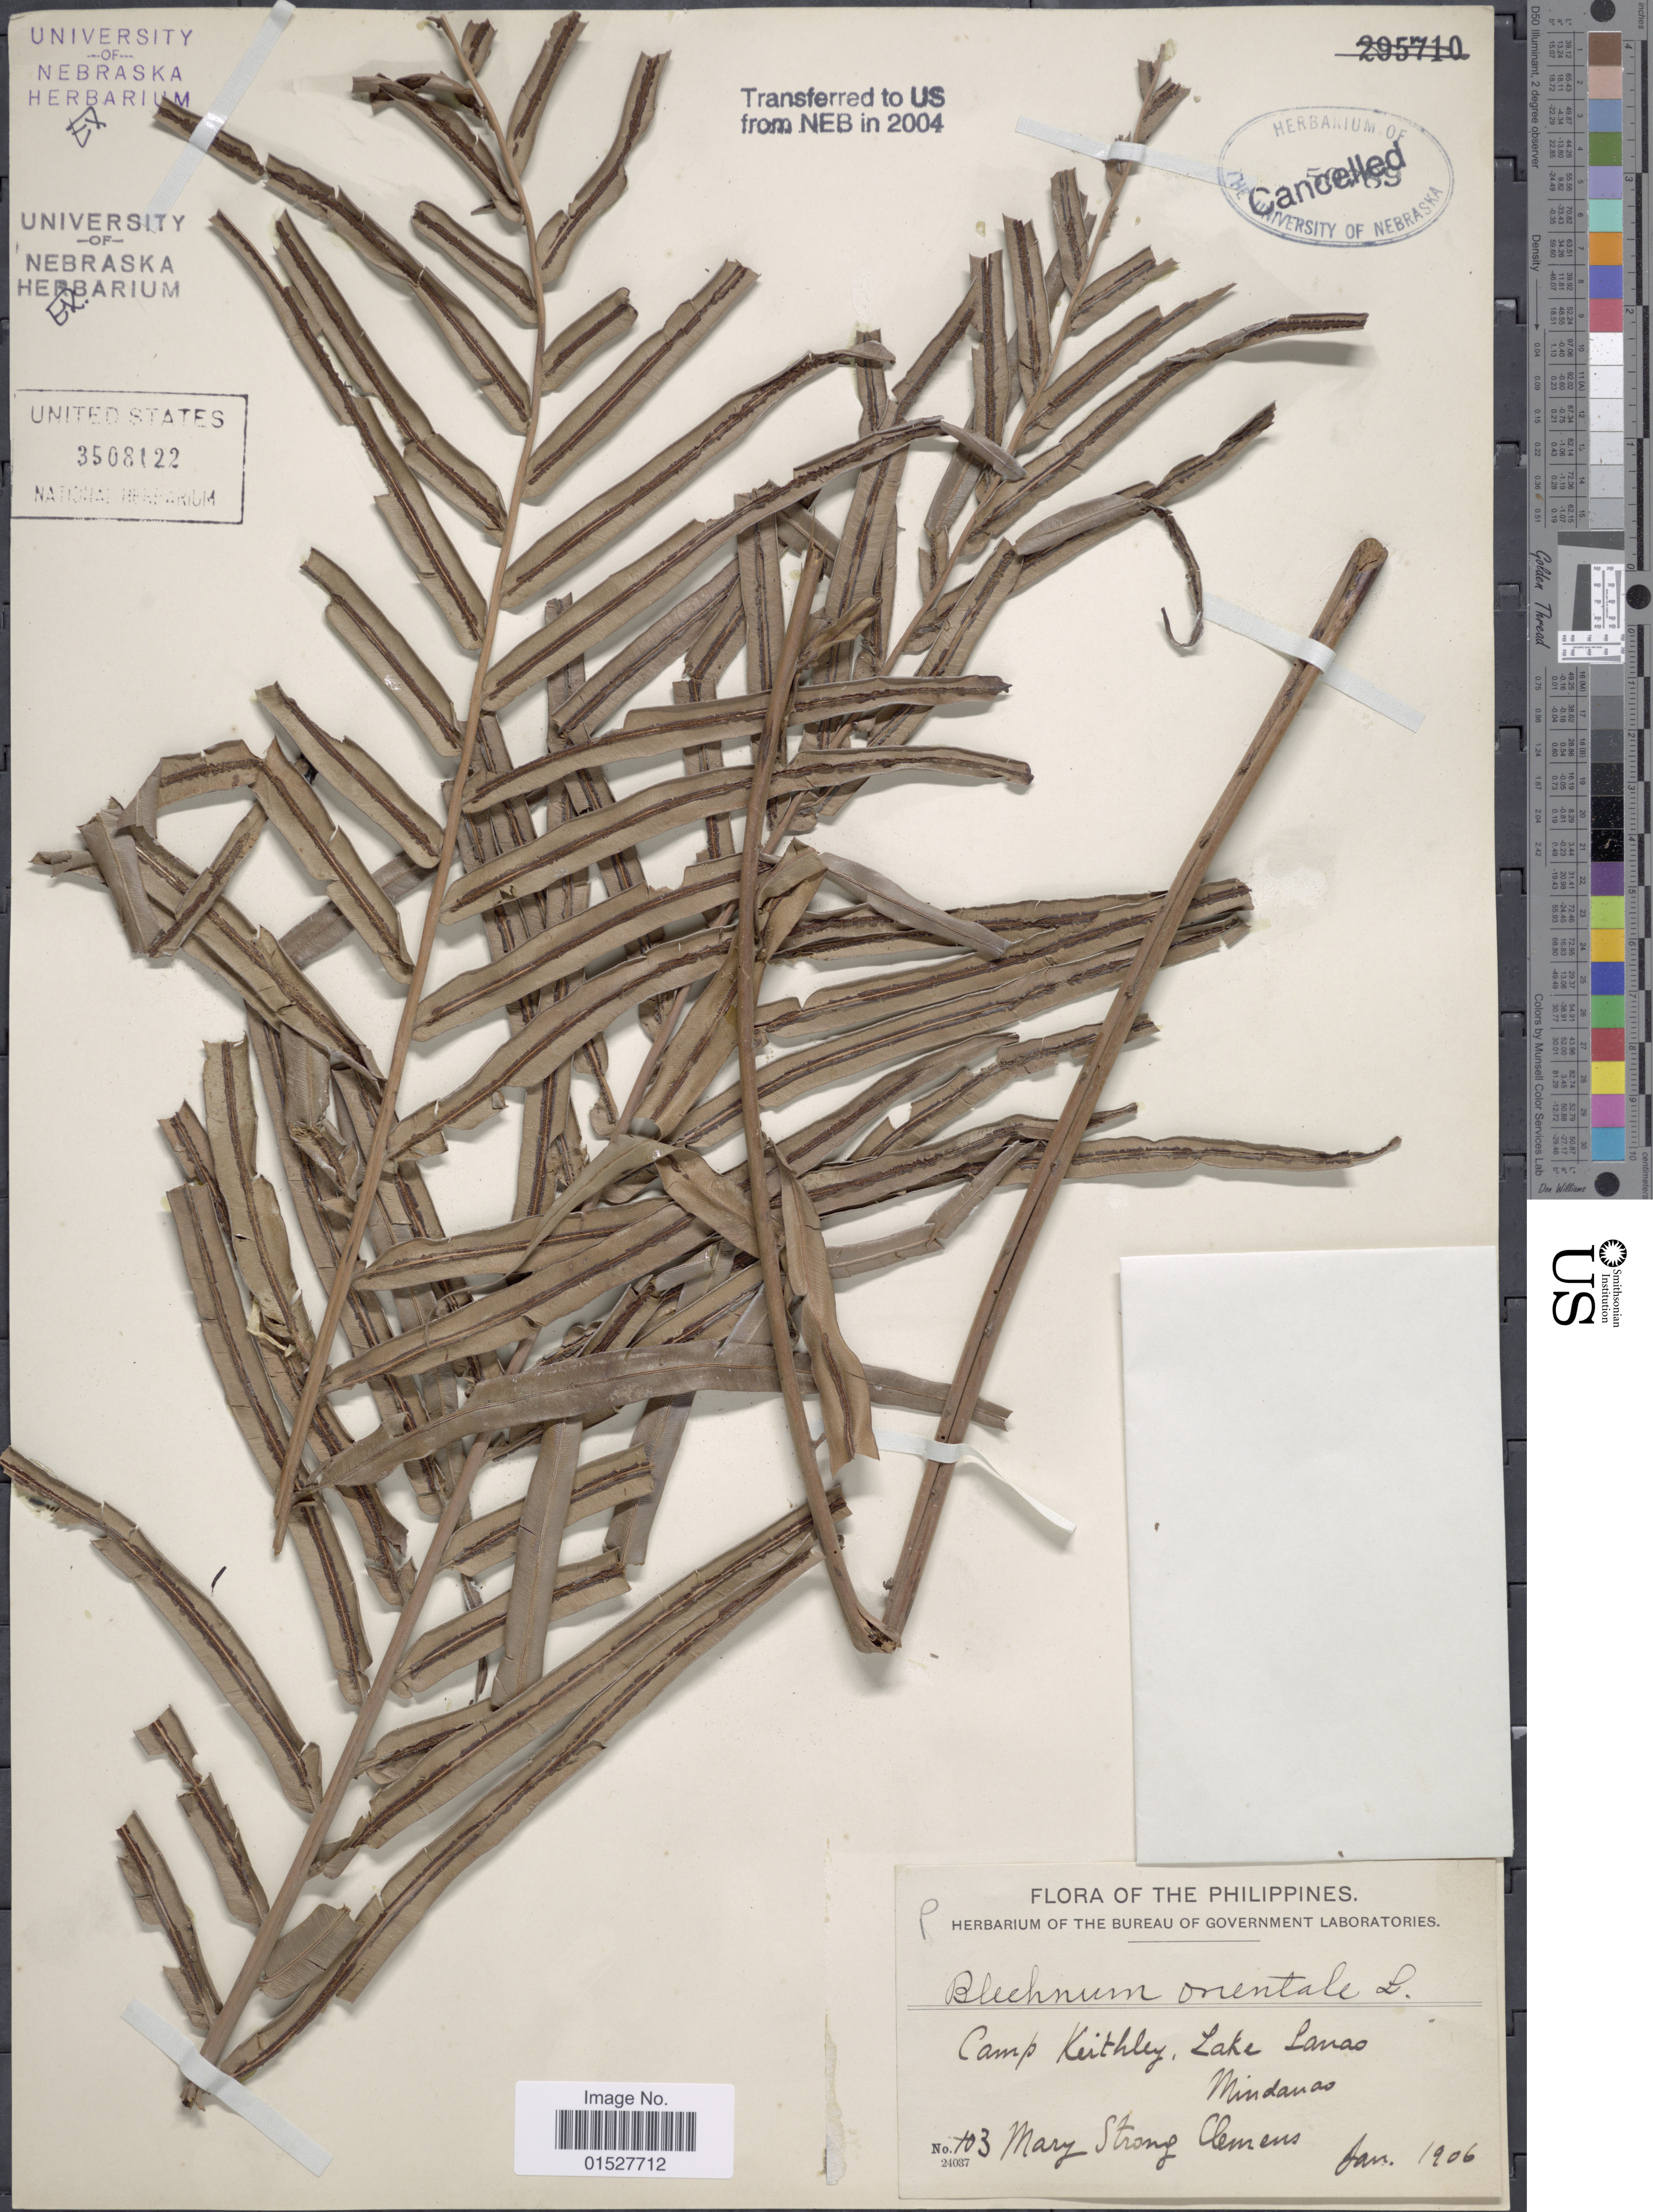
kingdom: Plantae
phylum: Tracheophyta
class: Polypodiopsida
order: Polypodiales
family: Blechnaceae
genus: Blechnum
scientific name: Blechnum sp.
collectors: M. S. Clemens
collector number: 103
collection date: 1906-01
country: Philippines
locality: Camp Keithley, Lake Lanao. Mindanao.